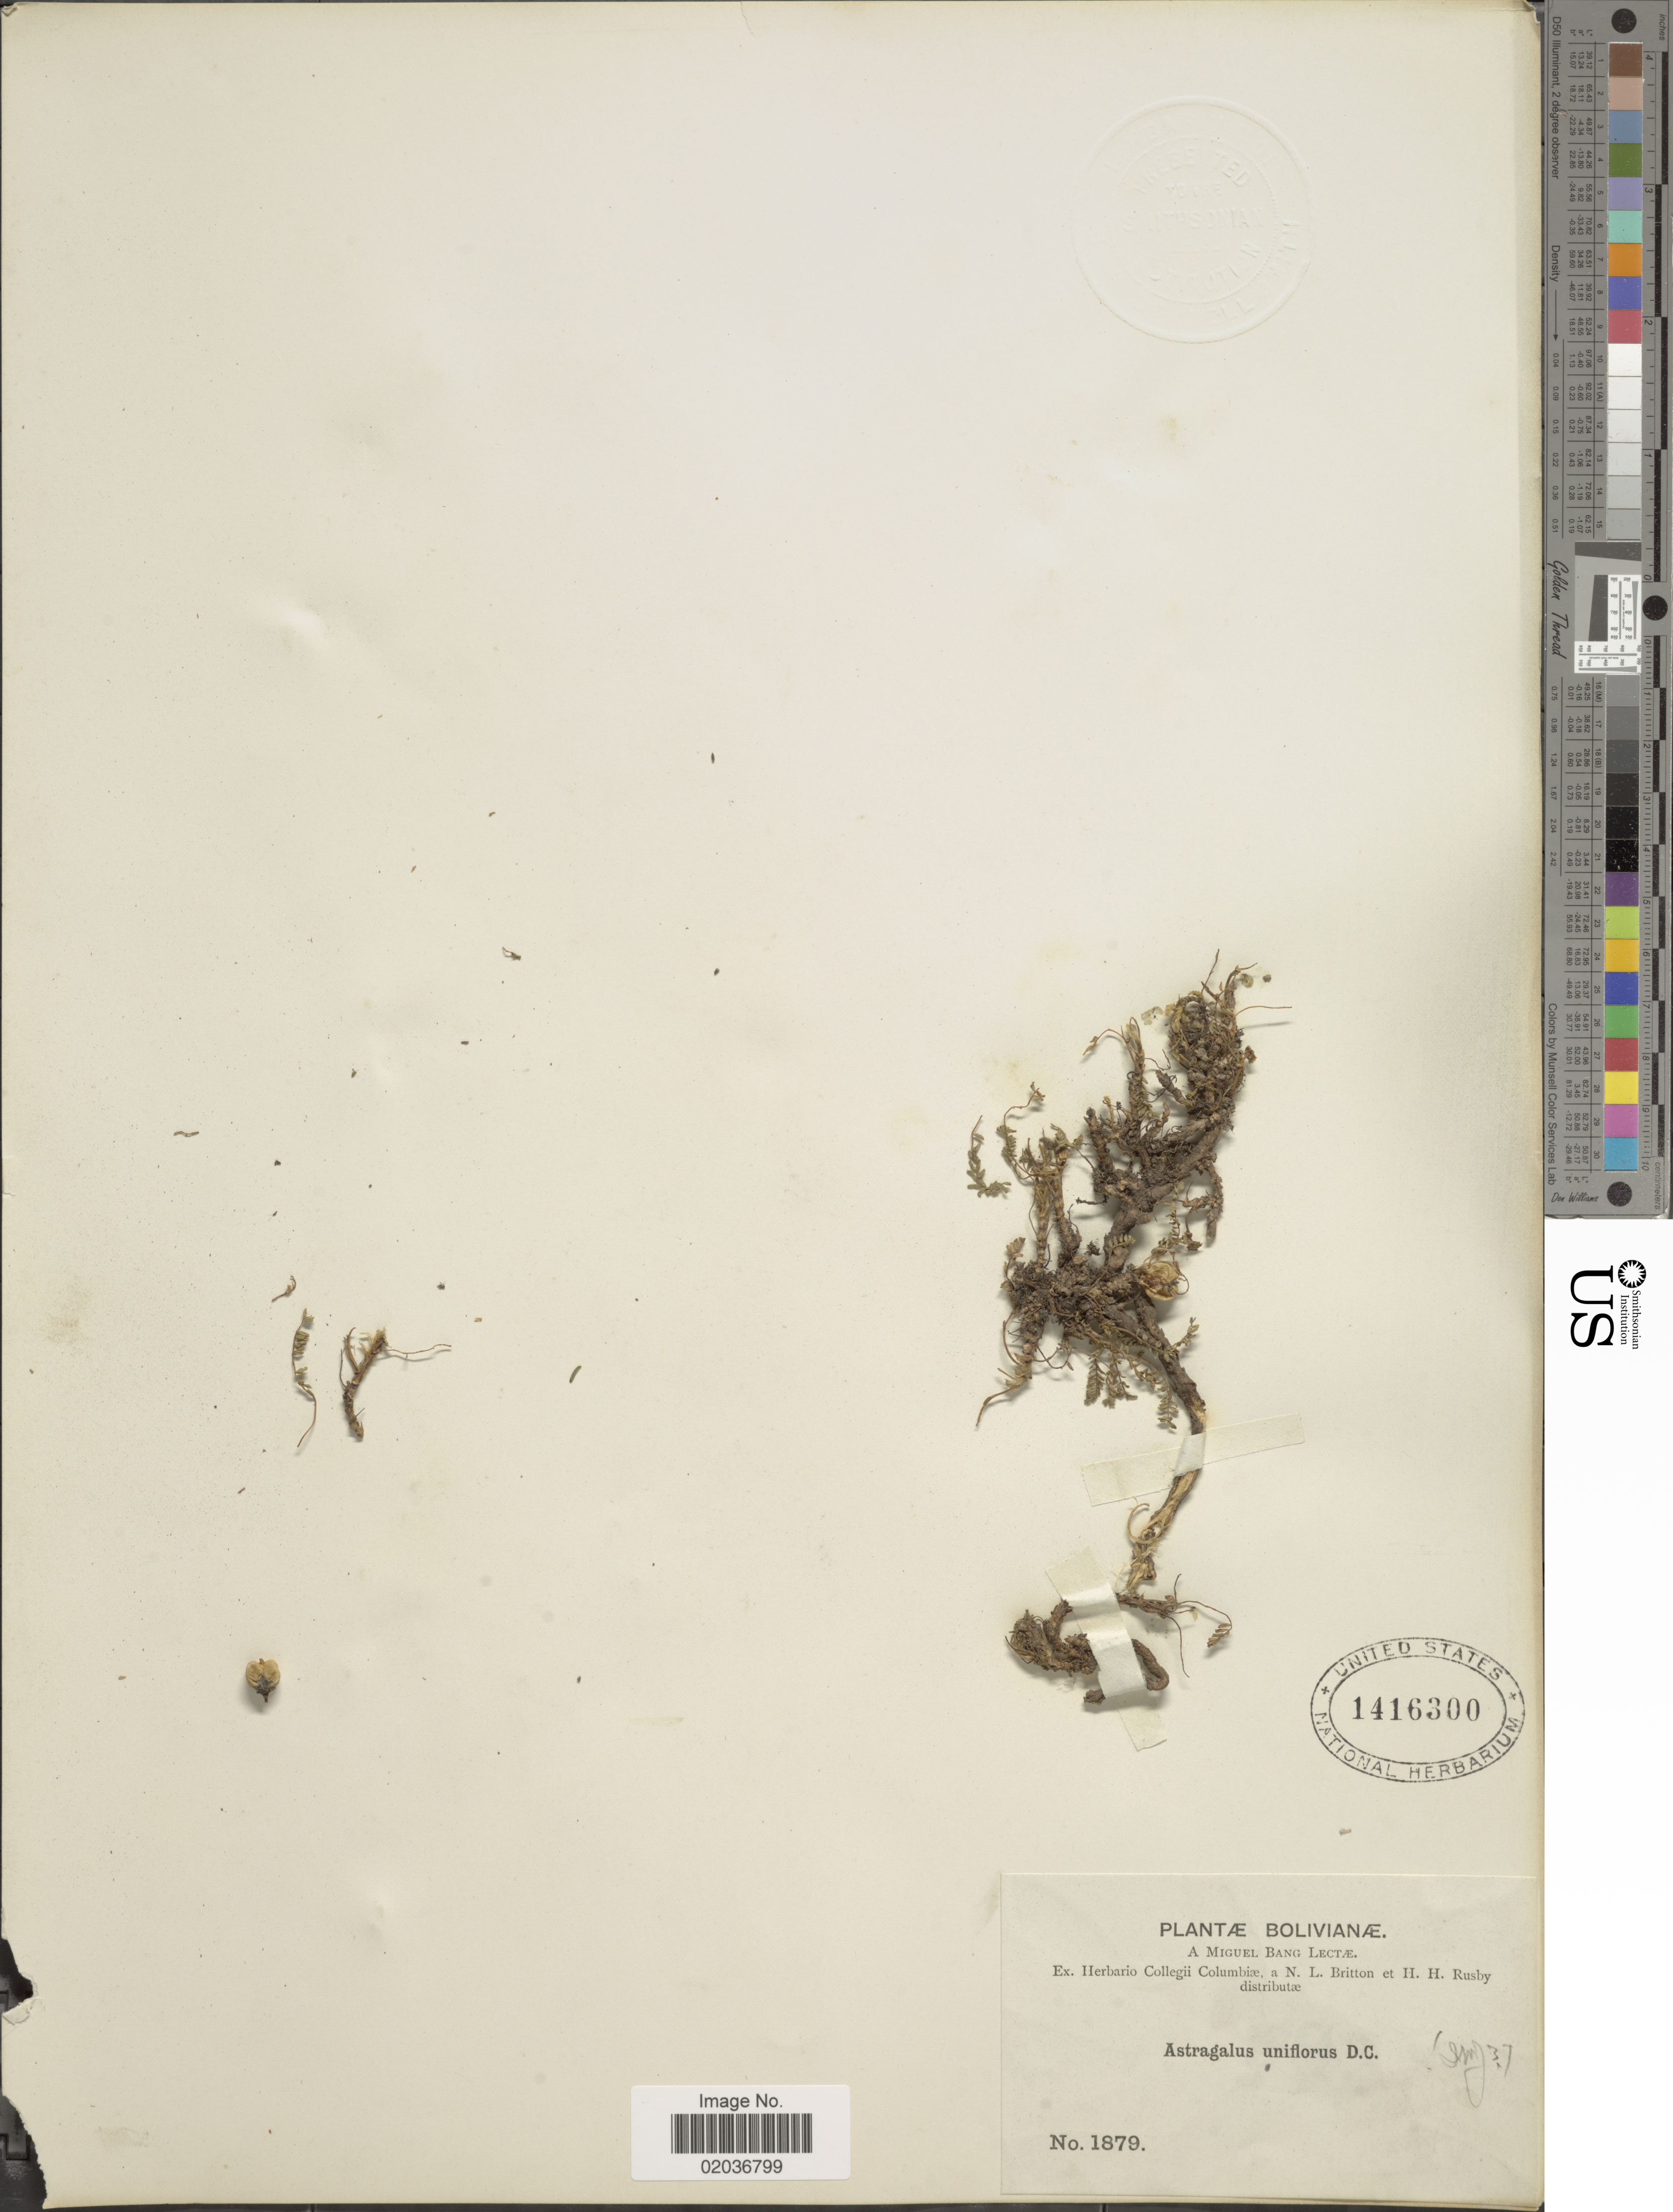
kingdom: Plantae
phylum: Tracheophyta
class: Magnoliopsida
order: Fabales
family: Fabaceae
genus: Astragalus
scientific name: Astragalus uniflorus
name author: DC.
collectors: M. Bang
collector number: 1879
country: Bolivia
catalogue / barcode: US 1416300